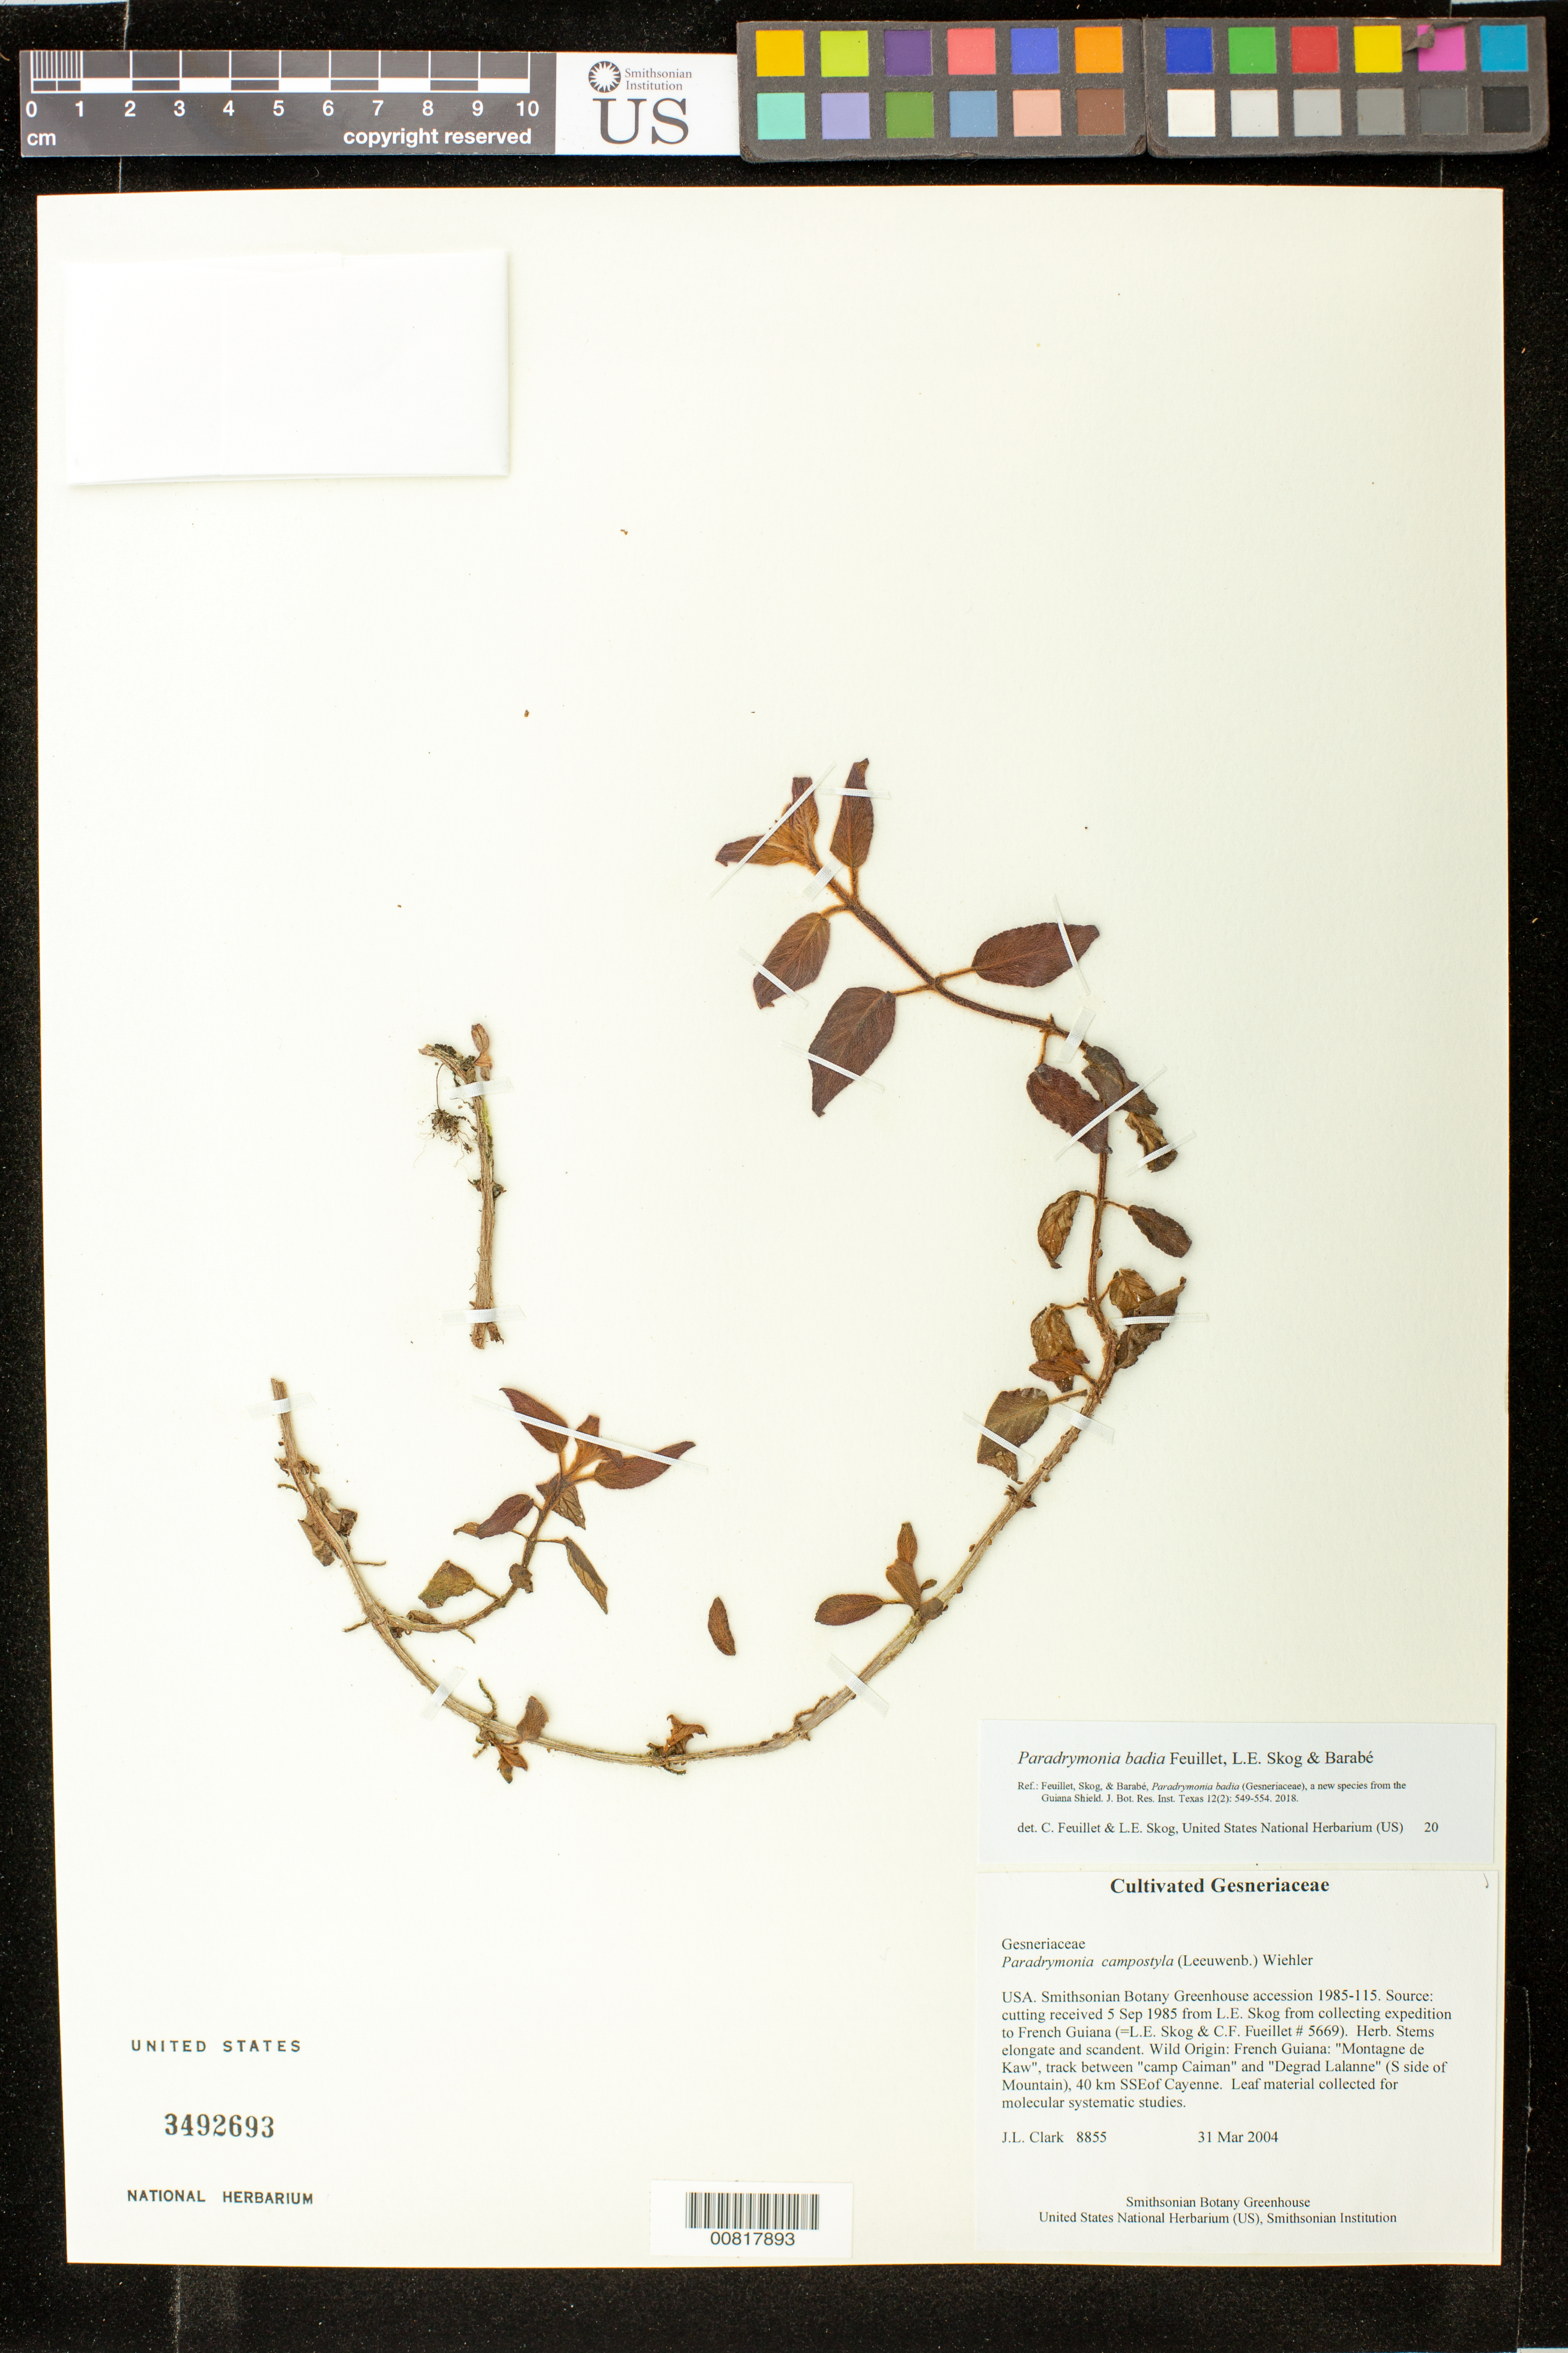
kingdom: Plantae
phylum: Tracheophyta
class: Magnoliopsida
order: Lamiales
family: Gesneriaceae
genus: Paradrymonia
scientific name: Paradrymonia badia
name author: Feuillet et al.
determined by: Skog, Laurence E.; Feuillet, C.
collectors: J. L. Clark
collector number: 8855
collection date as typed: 31 Mar 2004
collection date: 2004-03-31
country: United States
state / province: District of Columbia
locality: Botany Research Greenhouses, Smithsonian Institution, Washington, DC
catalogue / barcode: US 3492693